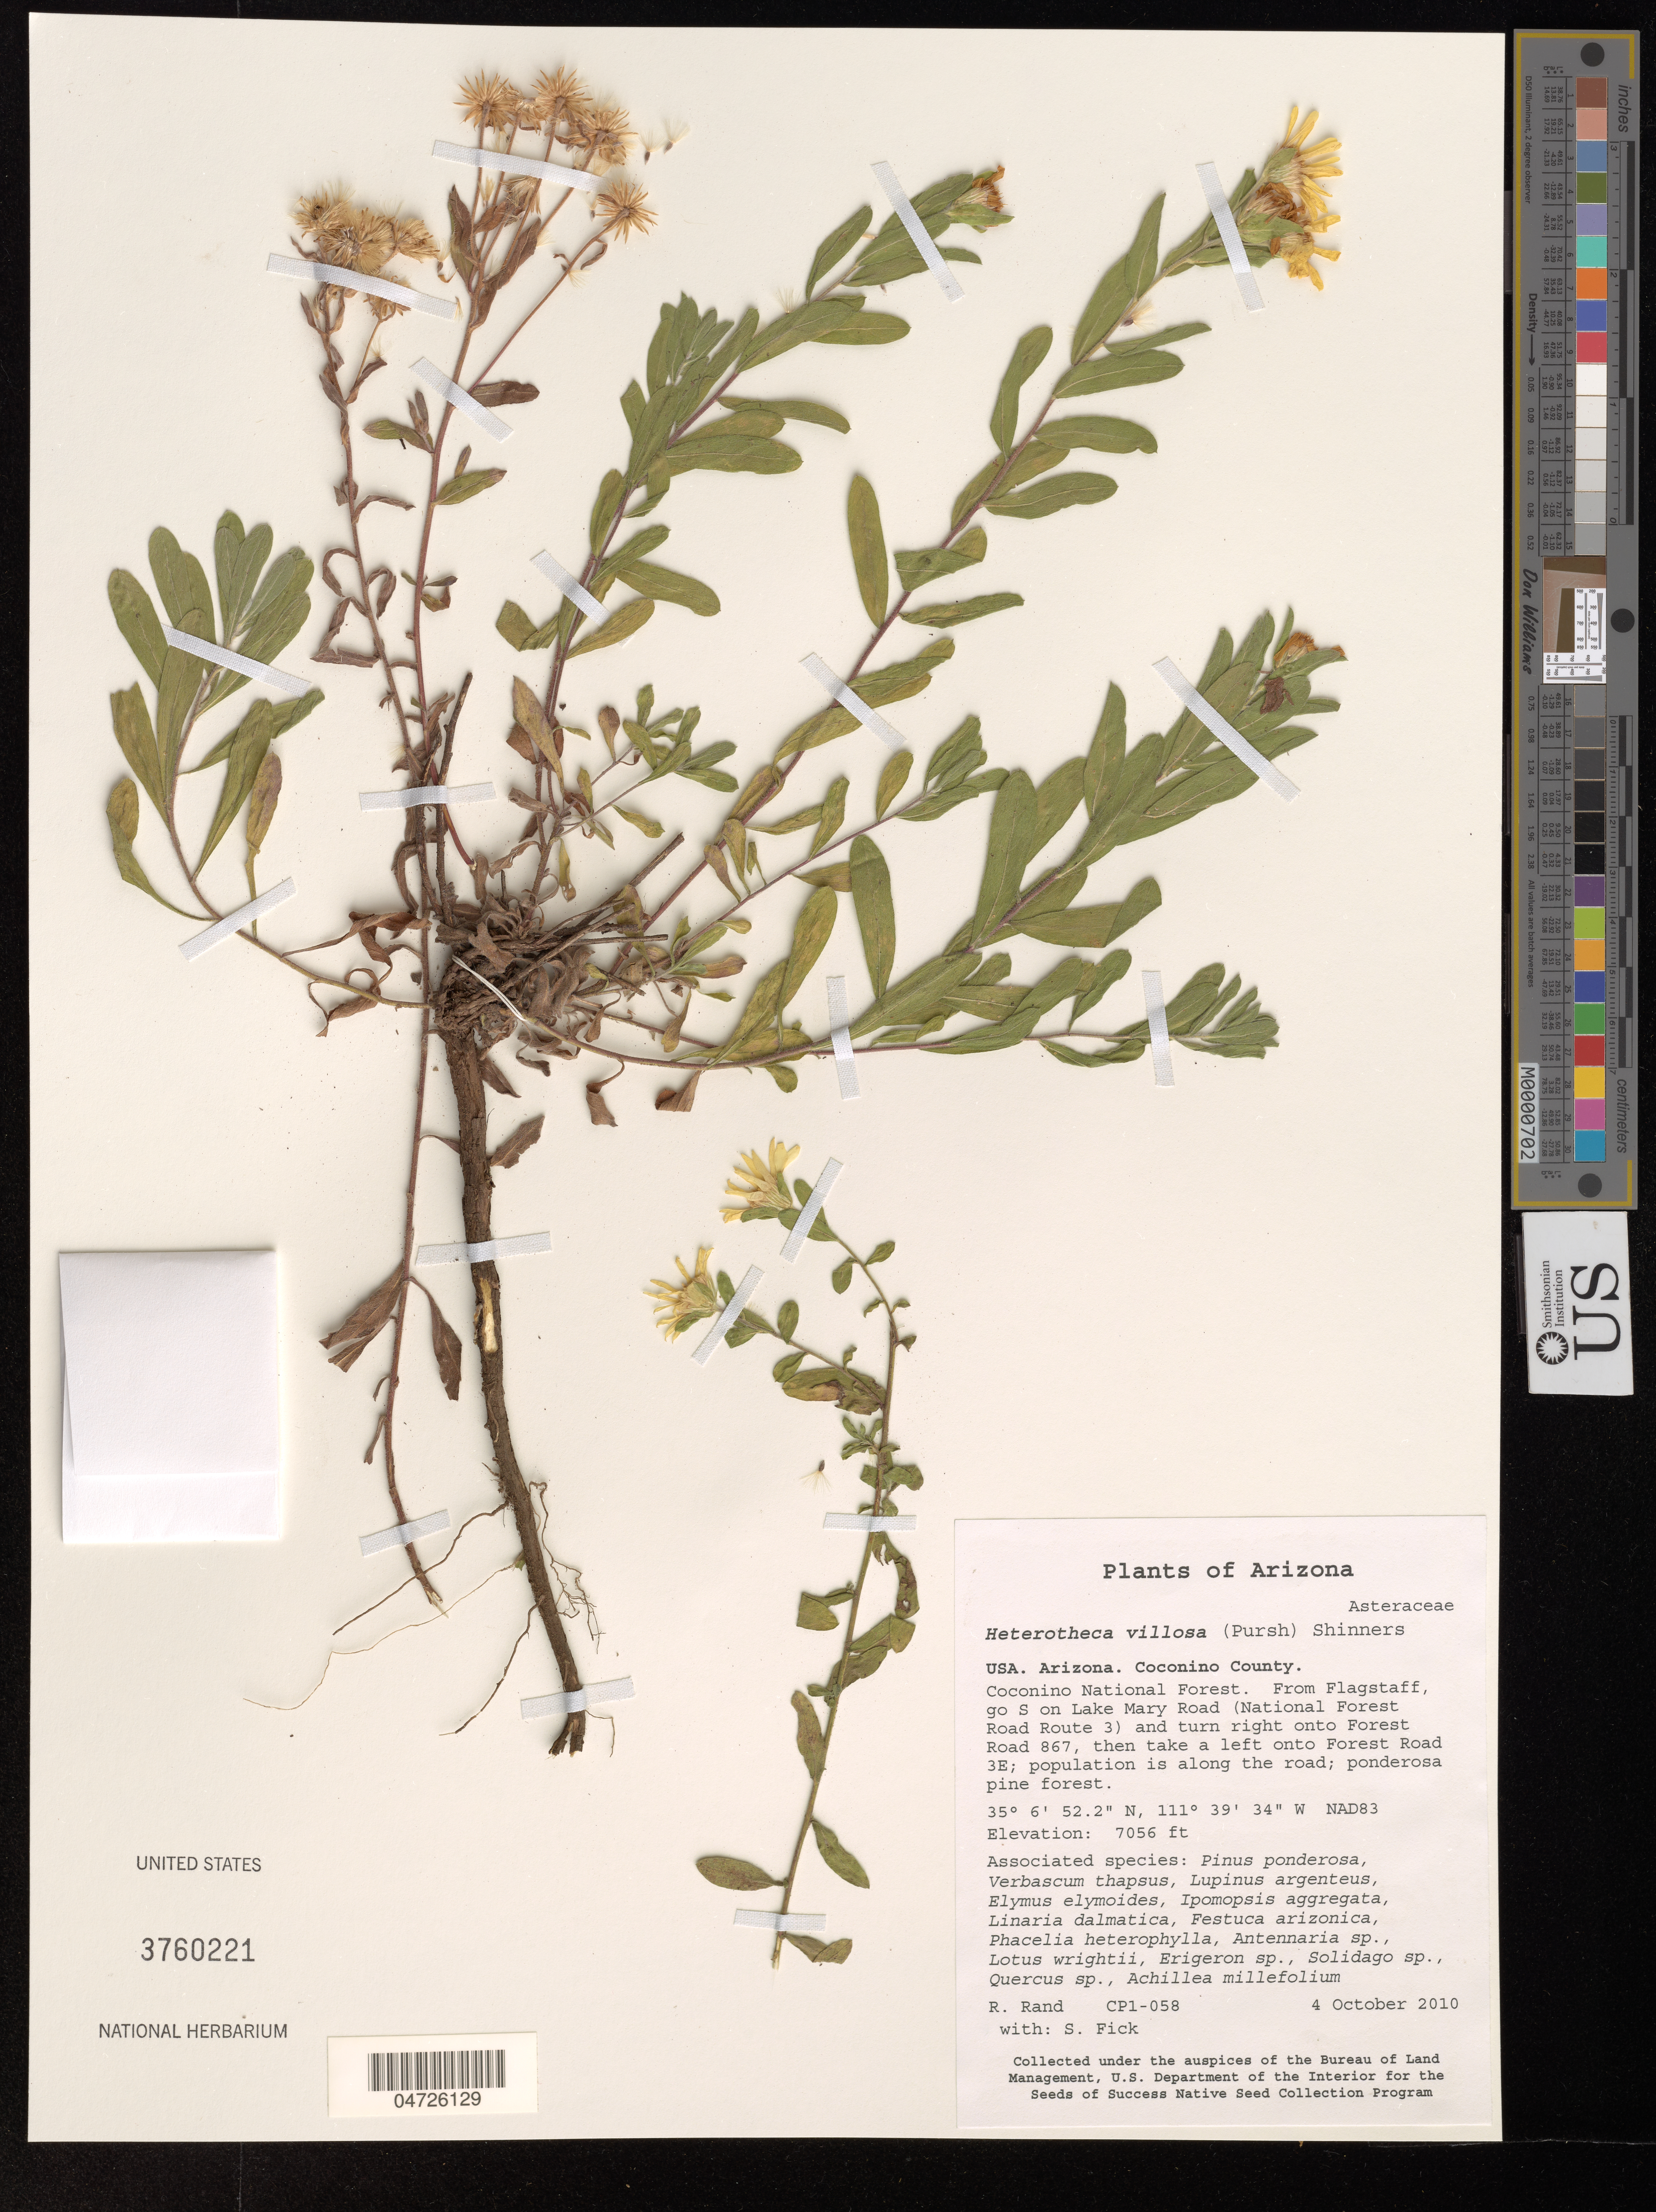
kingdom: Plantae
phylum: Tracheophyta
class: Magnoliopsida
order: Asterales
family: Asteraceae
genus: Heterotheca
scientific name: Heterotheca villosa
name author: (Pursh) Shinners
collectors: R. Rand & S. Fick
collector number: CP1-058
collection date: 2010-10-04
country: United States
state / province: Arizona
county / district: Coconino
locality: Coconino County. Coconino National Forest. From Flagstaff, go S on Lake Mary Road (National Forest Road Route 3) and turn right onto Forest Road 867, then take a left onto Forest Road 3E. NAD83.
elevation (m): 2151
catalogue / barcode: US 3760221